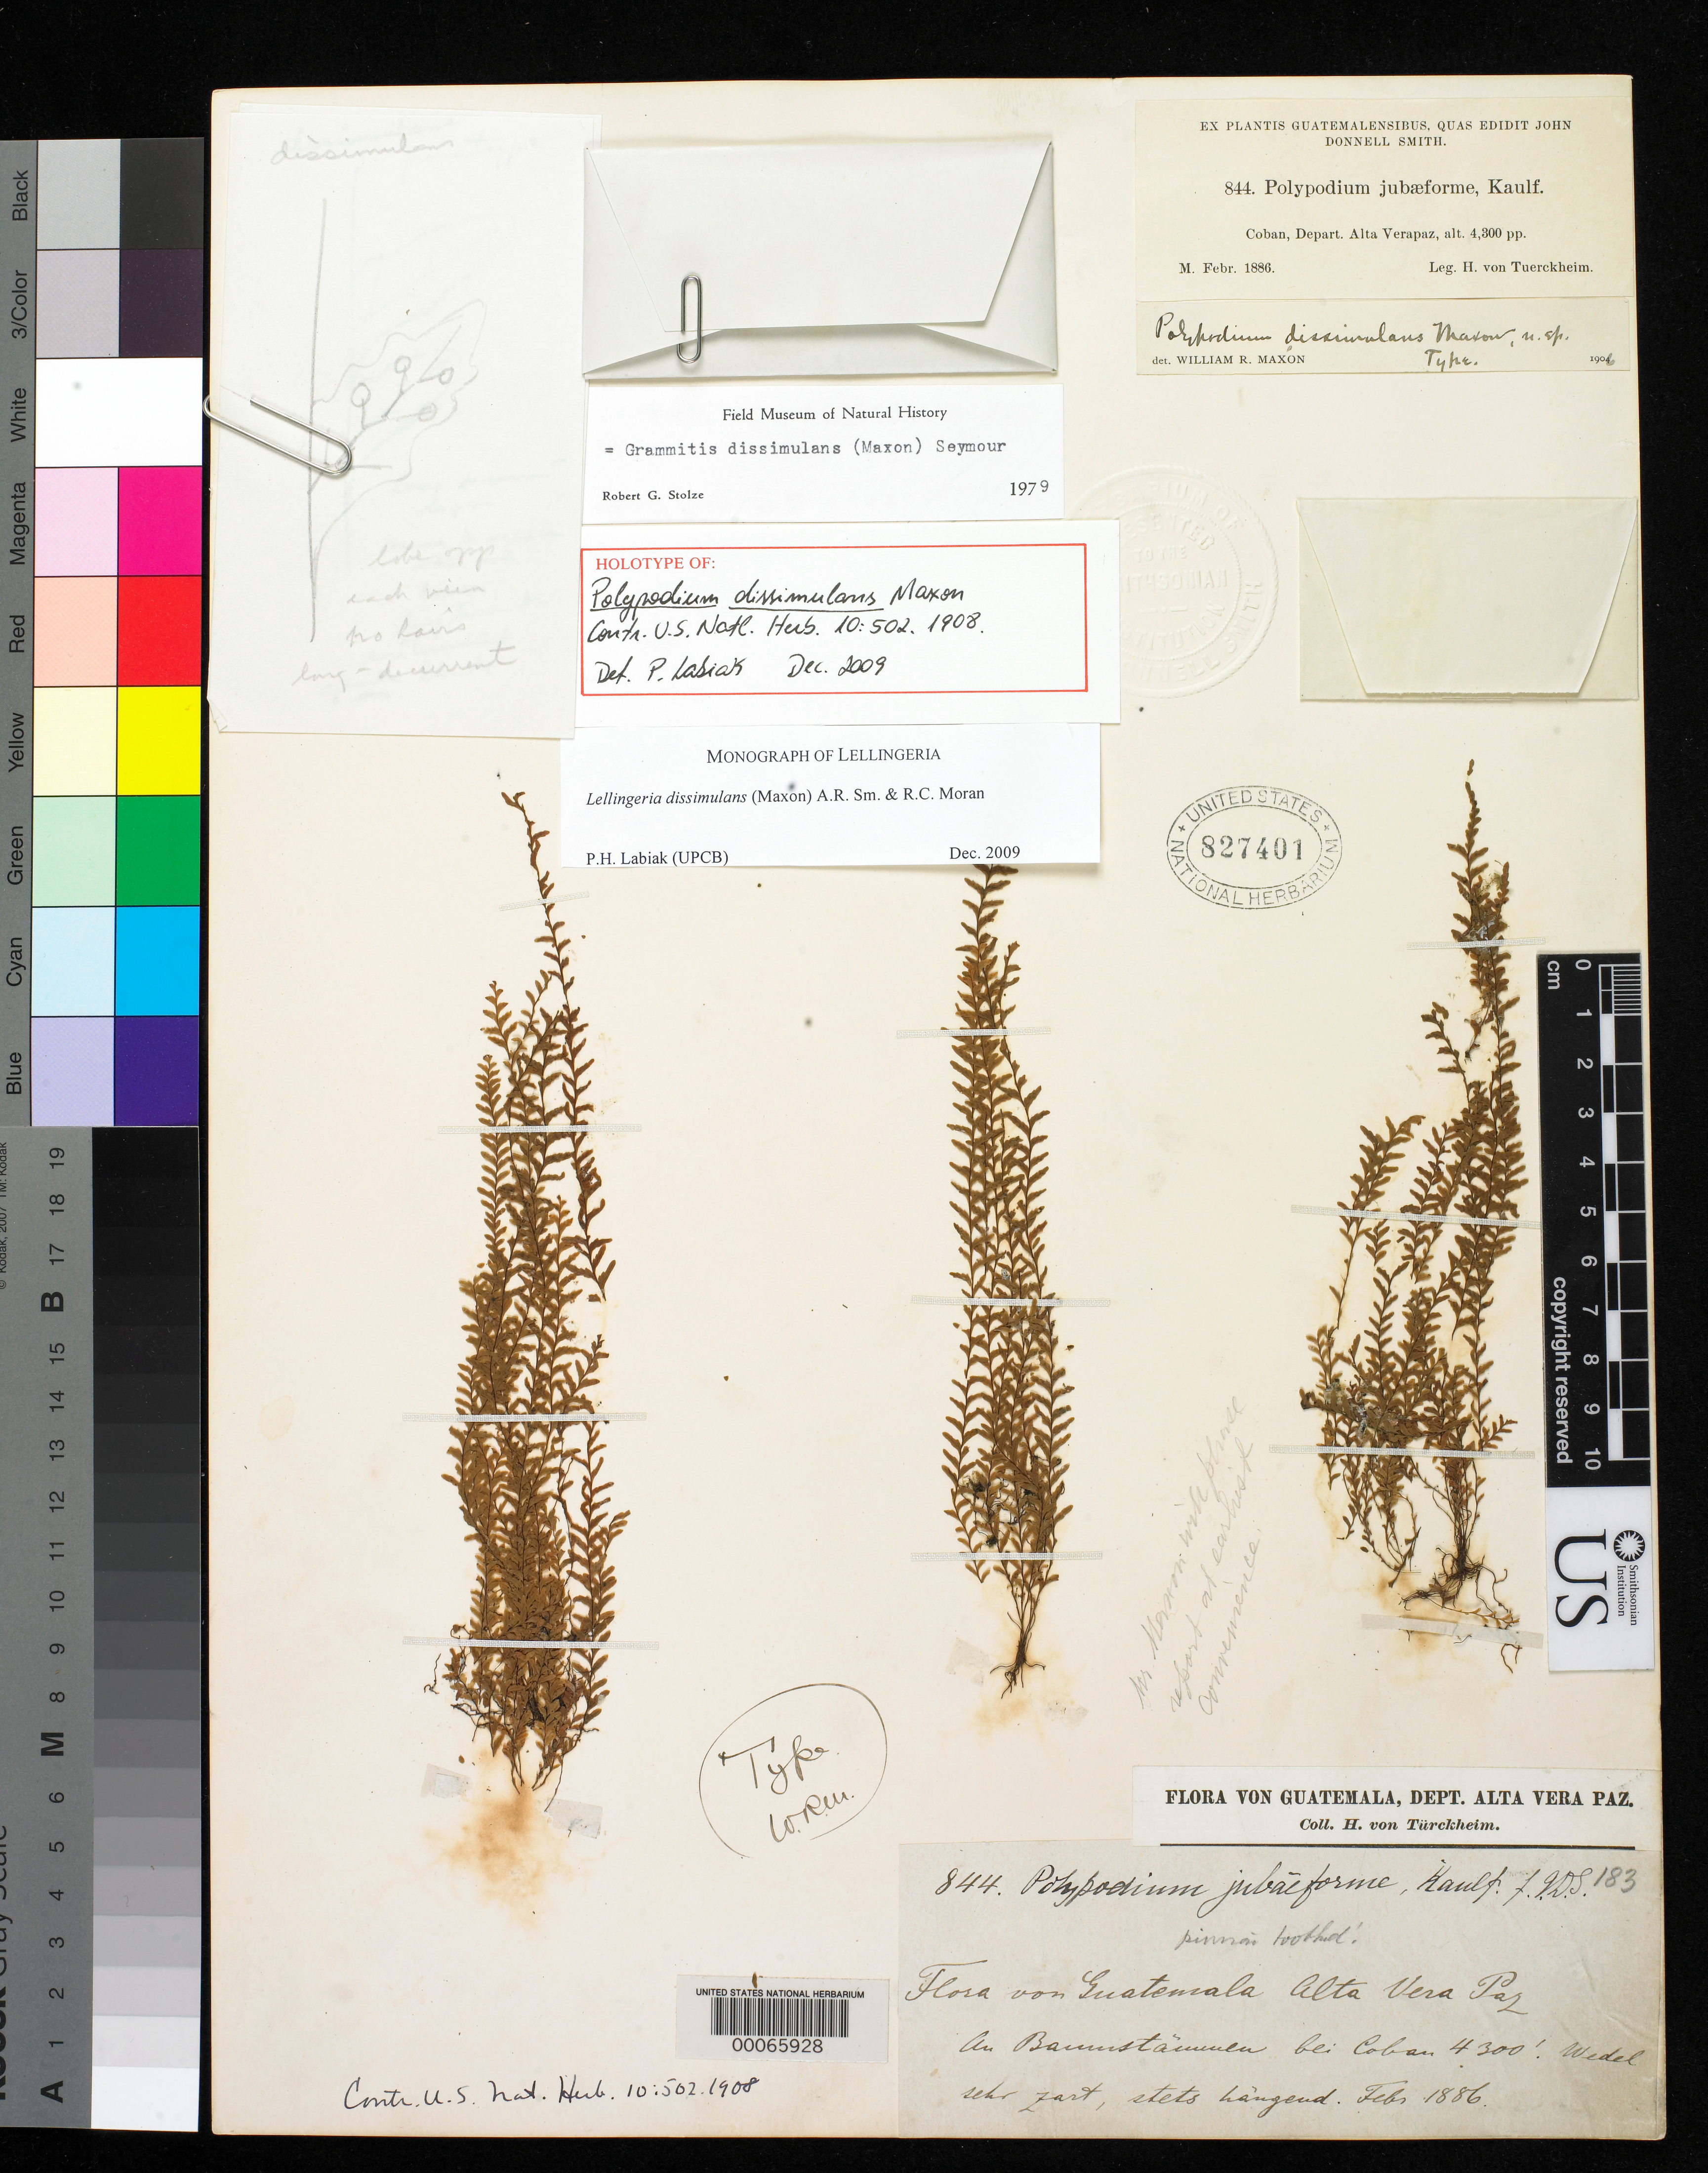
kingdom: Plantae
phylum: Tracheophyta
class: Polypodiopsida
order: Polypodiales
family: Polypodiaceae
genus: Polypodium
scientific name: Polypodium dissimulans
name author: Maxon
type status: Holotype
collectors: H. von Türckheim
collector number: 844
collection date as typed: Feb 1886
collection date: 1886-02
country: Guatemala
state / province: Alta Verapaz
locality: Bei Cobán.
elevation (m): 1311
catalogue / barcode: US 827401